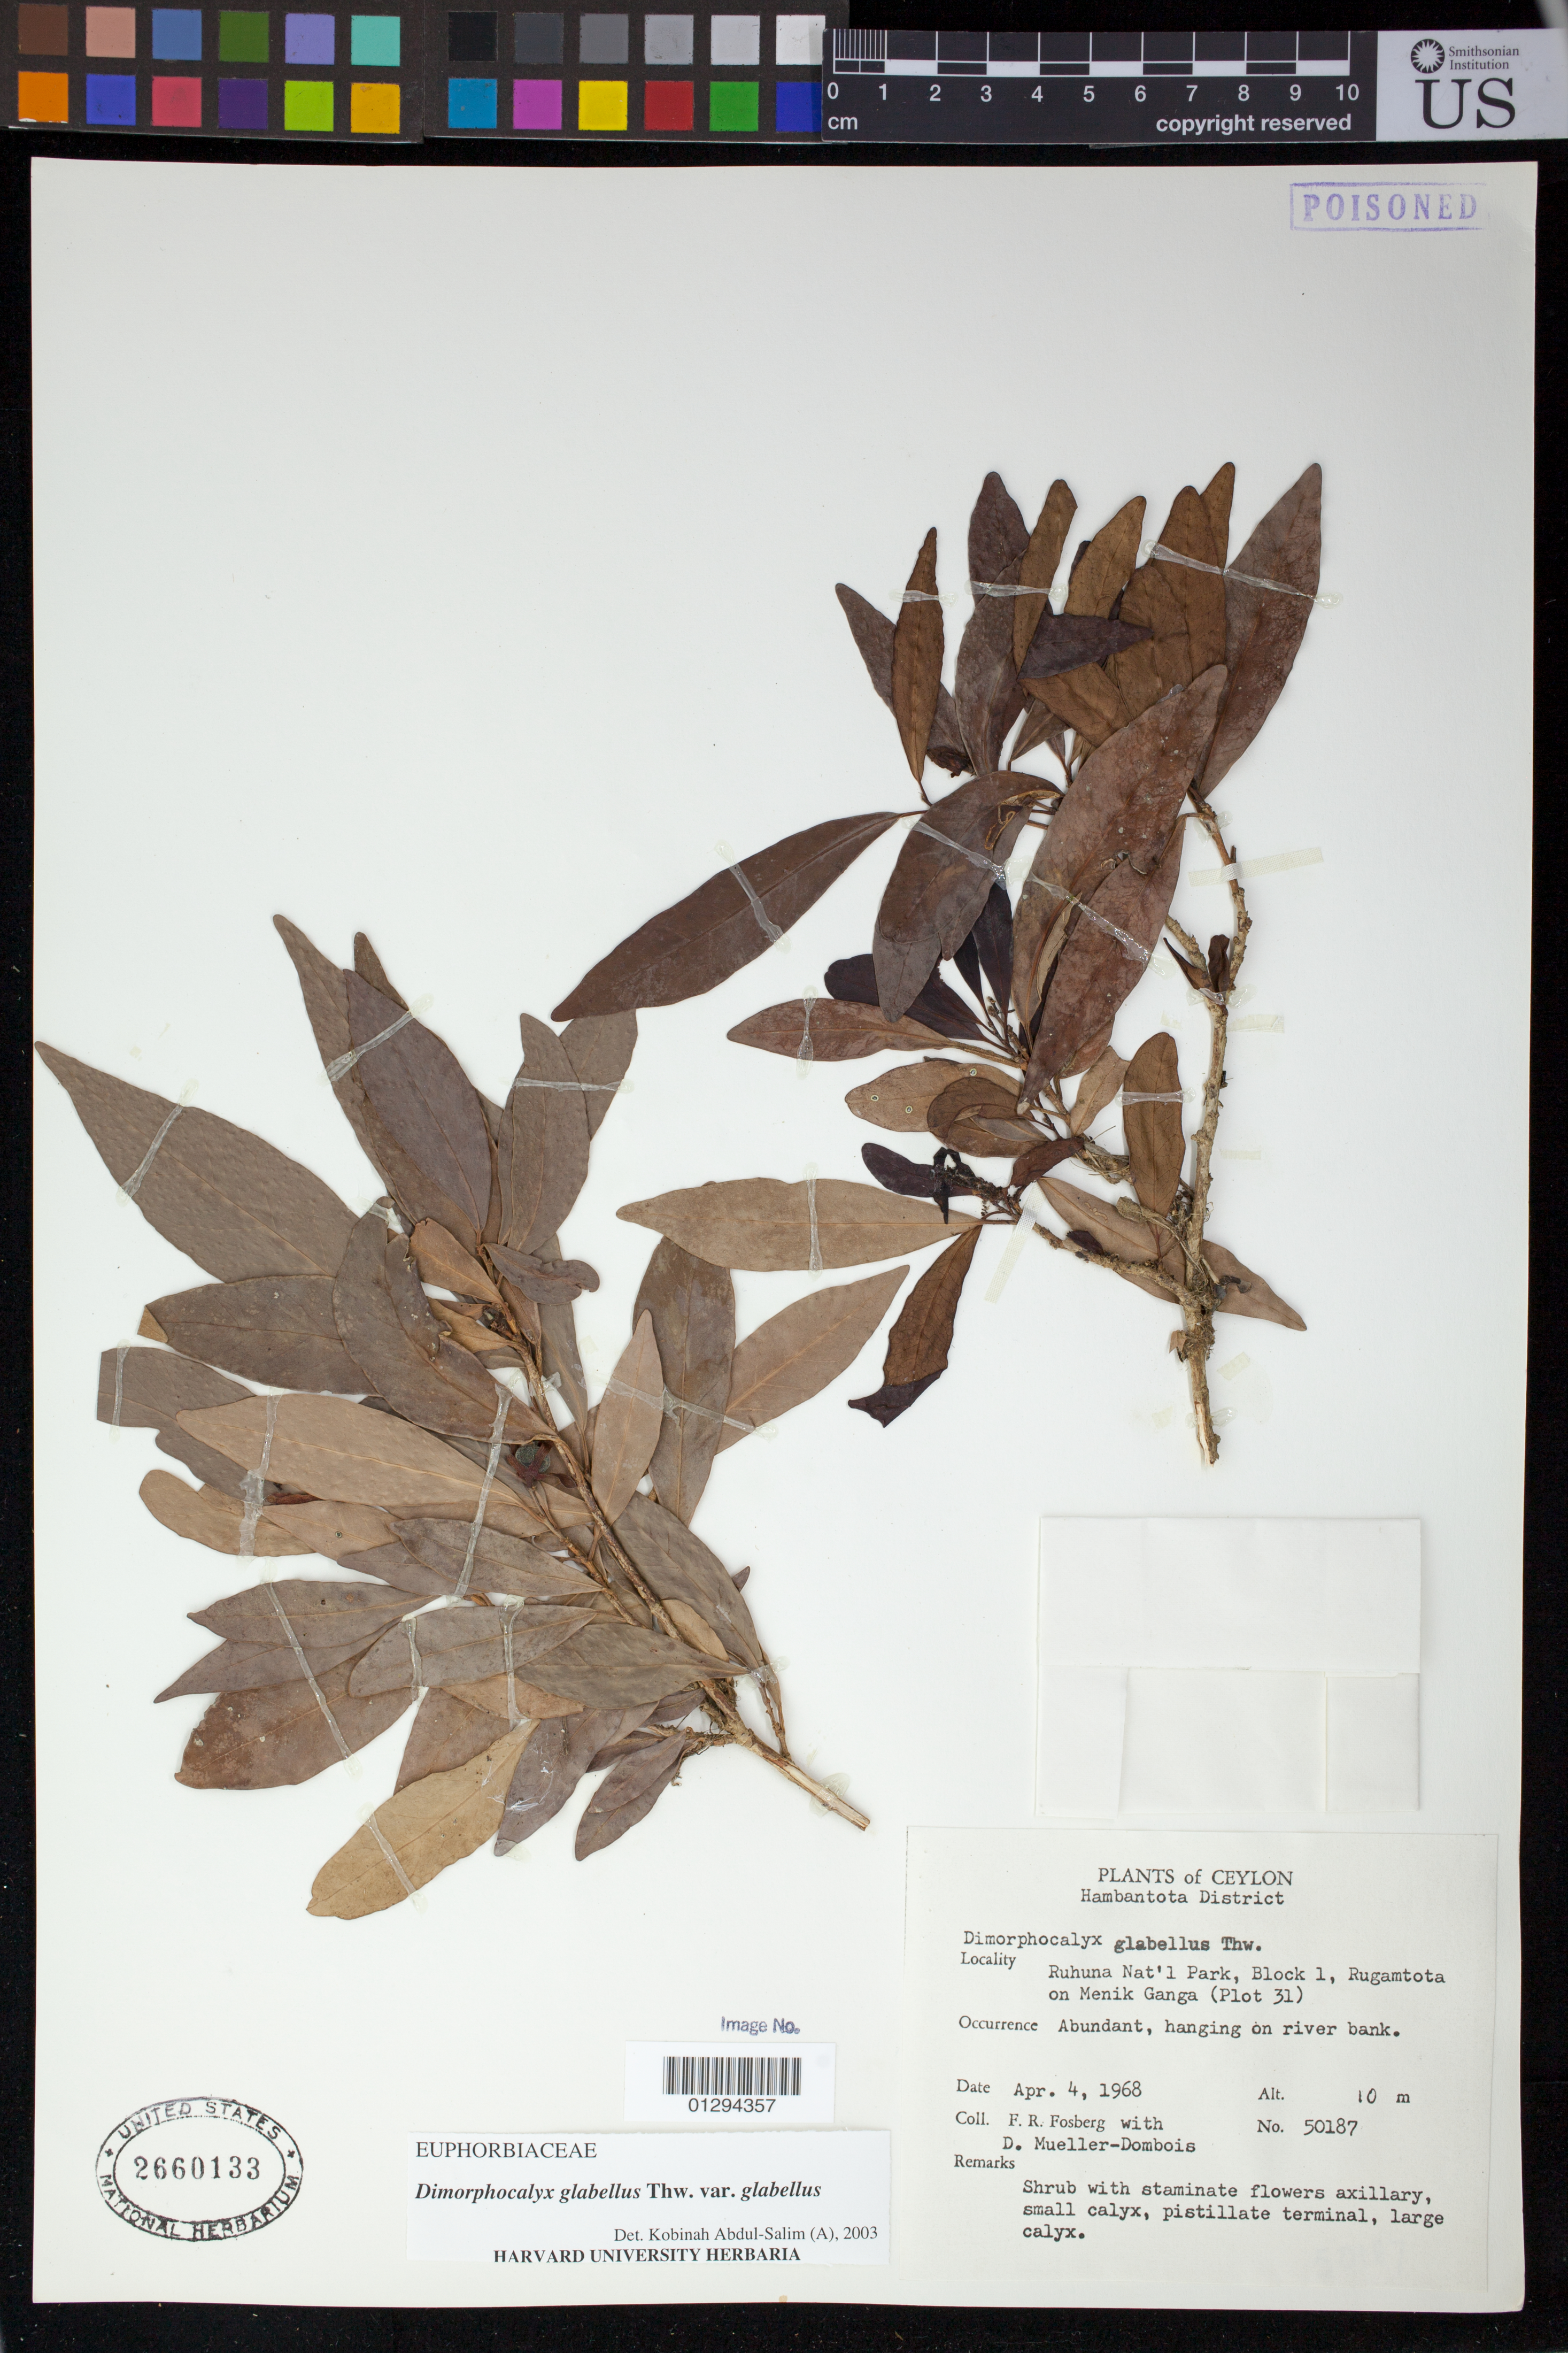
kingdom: Plantae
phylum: Tracheophyta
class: Magnoliopsida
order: Malpighiales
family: Euphorbiaceae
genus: Dimorphocalyx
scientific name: Dimorphocalyx glabellus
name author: Thwaites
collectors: F. R. Fosberg & D. Mueller-Dombois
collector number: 50187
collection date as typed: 04 Apr 1968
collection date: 1968-04-04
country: Sri Lanka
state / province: Southern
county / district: Hambantota Dist.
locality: Ruhuna nat'l park, block 1, rugamtota on menik ganga (plot 31)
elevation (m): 10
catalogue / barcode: US 2660133